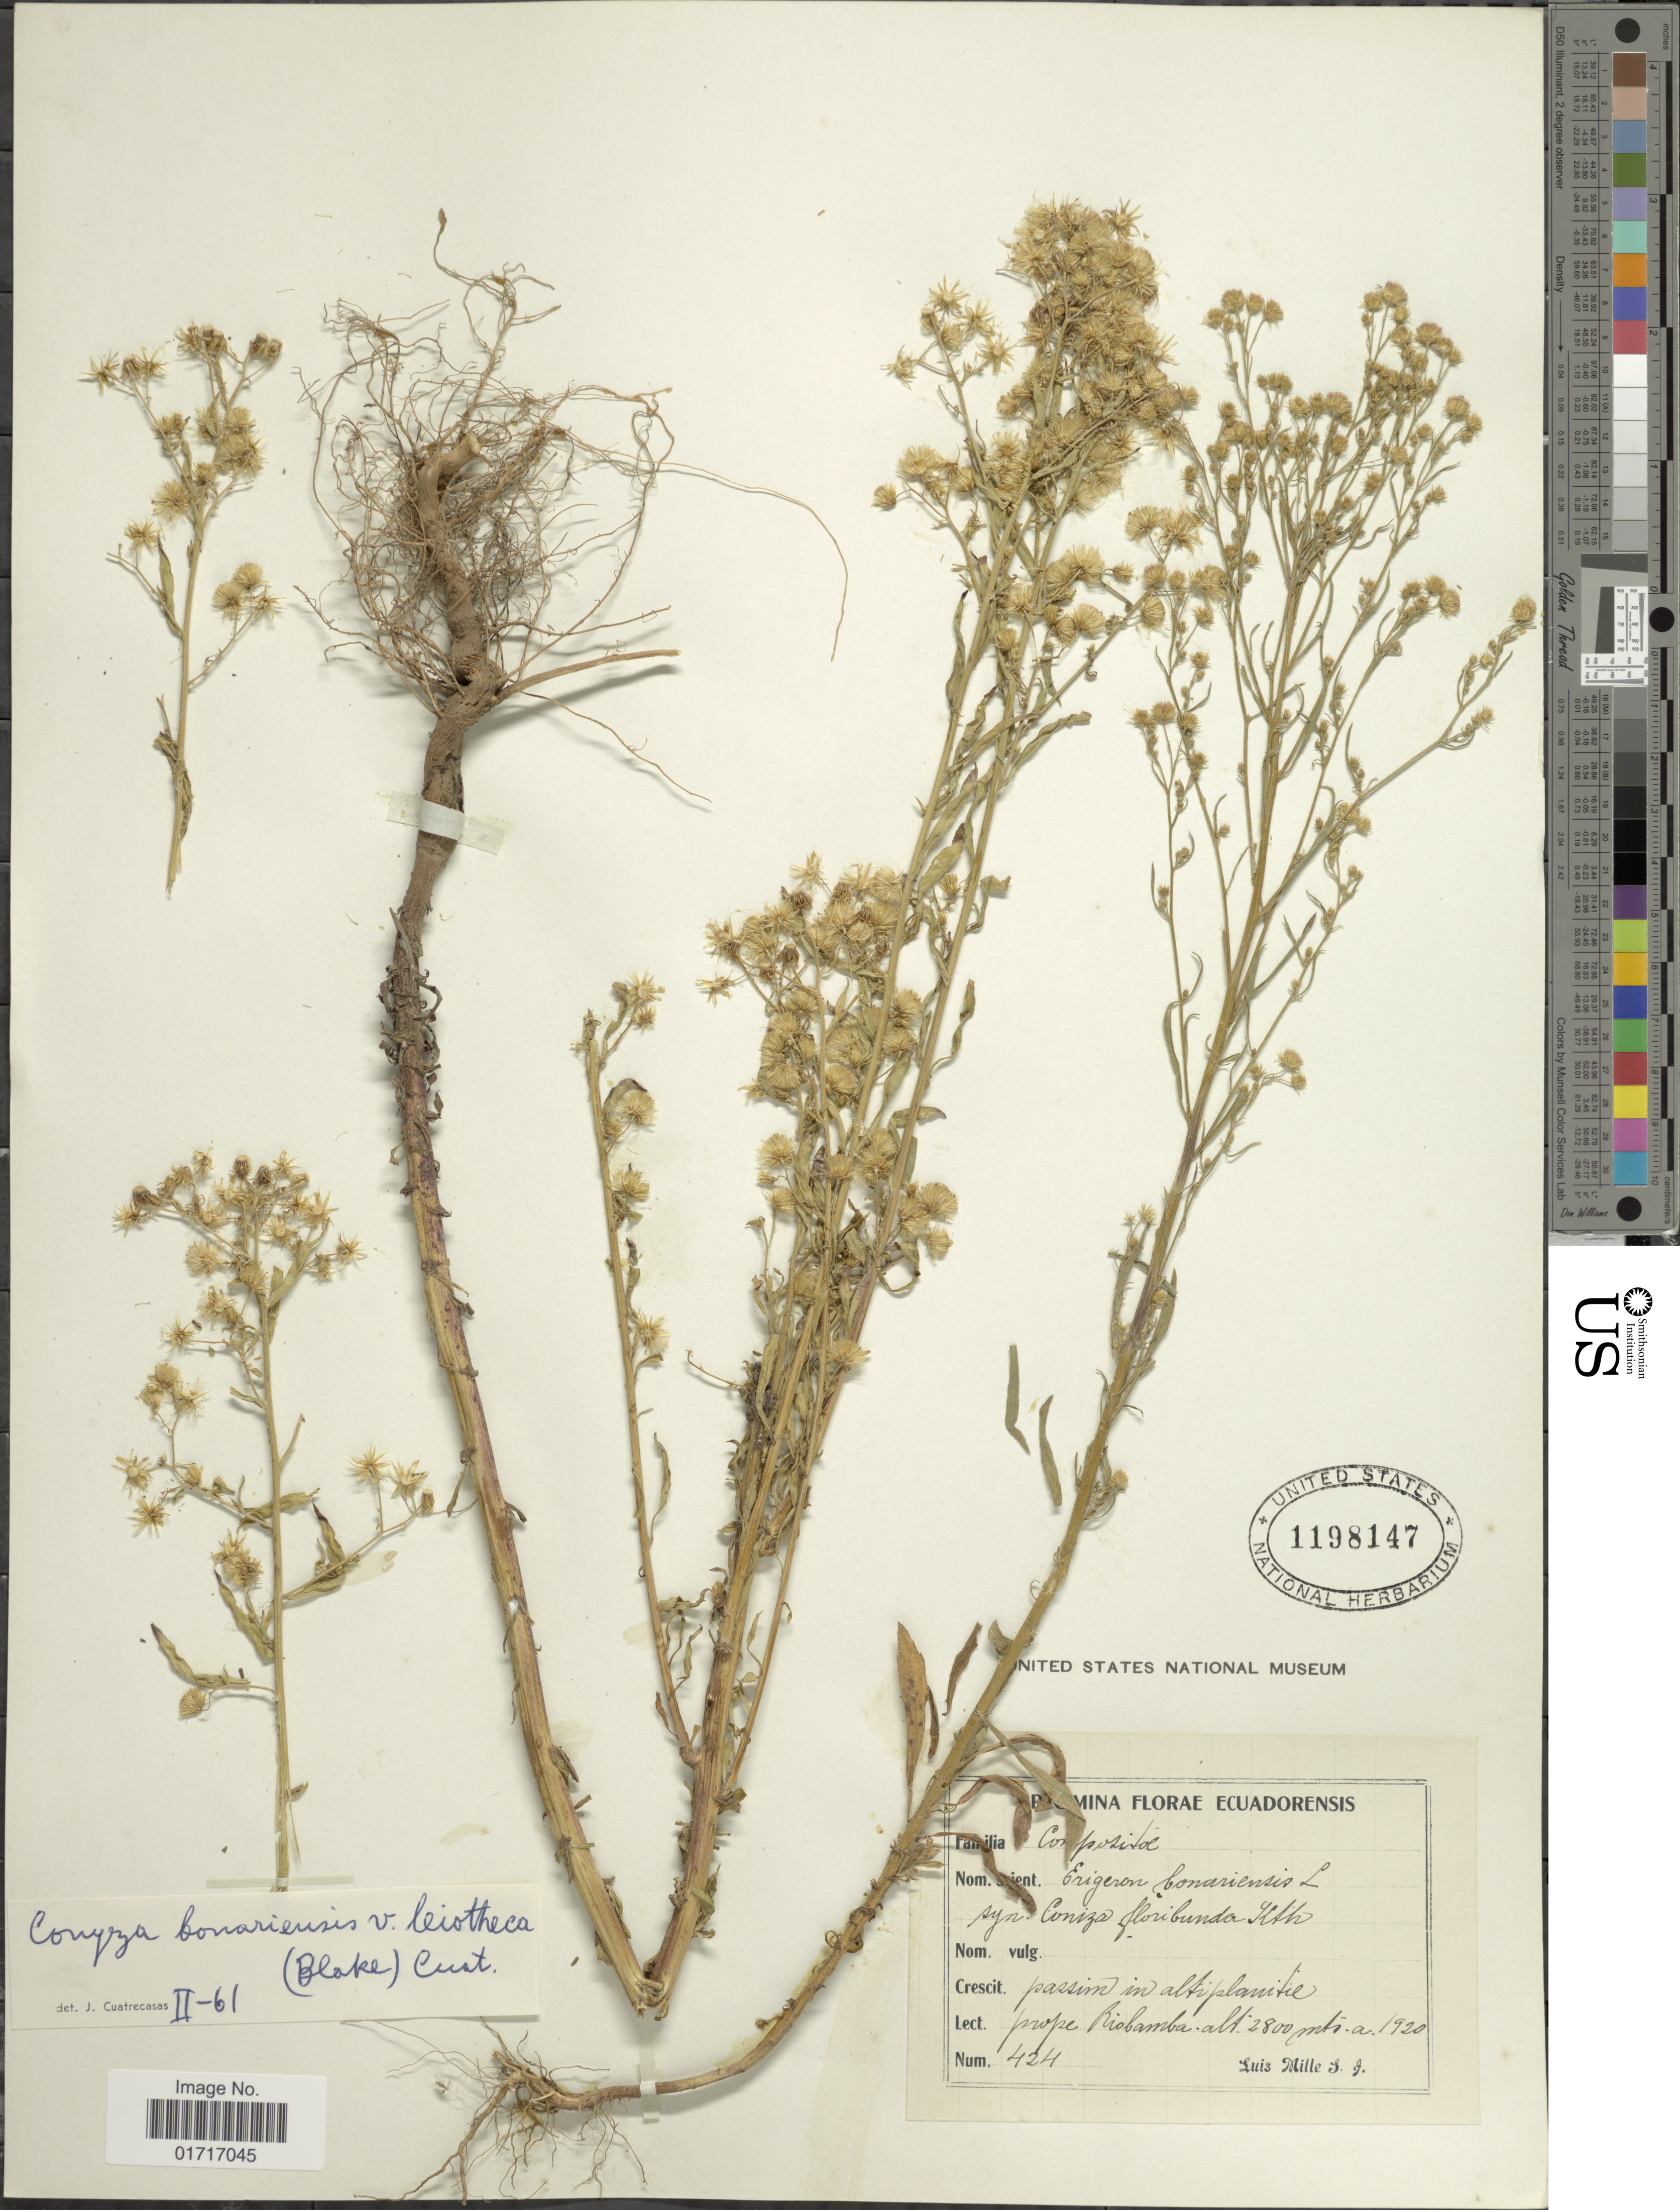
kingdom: Plantae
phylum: Tracheophyta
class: Magnoliopsida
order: Asterales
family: Asteraceae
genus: Conyza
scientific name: Conyza bonariensis var. leiotheca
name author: (S.F. Blake) Cuatrec.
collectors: L. Mille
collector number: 424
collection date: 1920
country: Ecuador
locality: Prope Riobamba. passim in alti planite.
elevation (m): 2800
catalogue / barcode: US 1198147